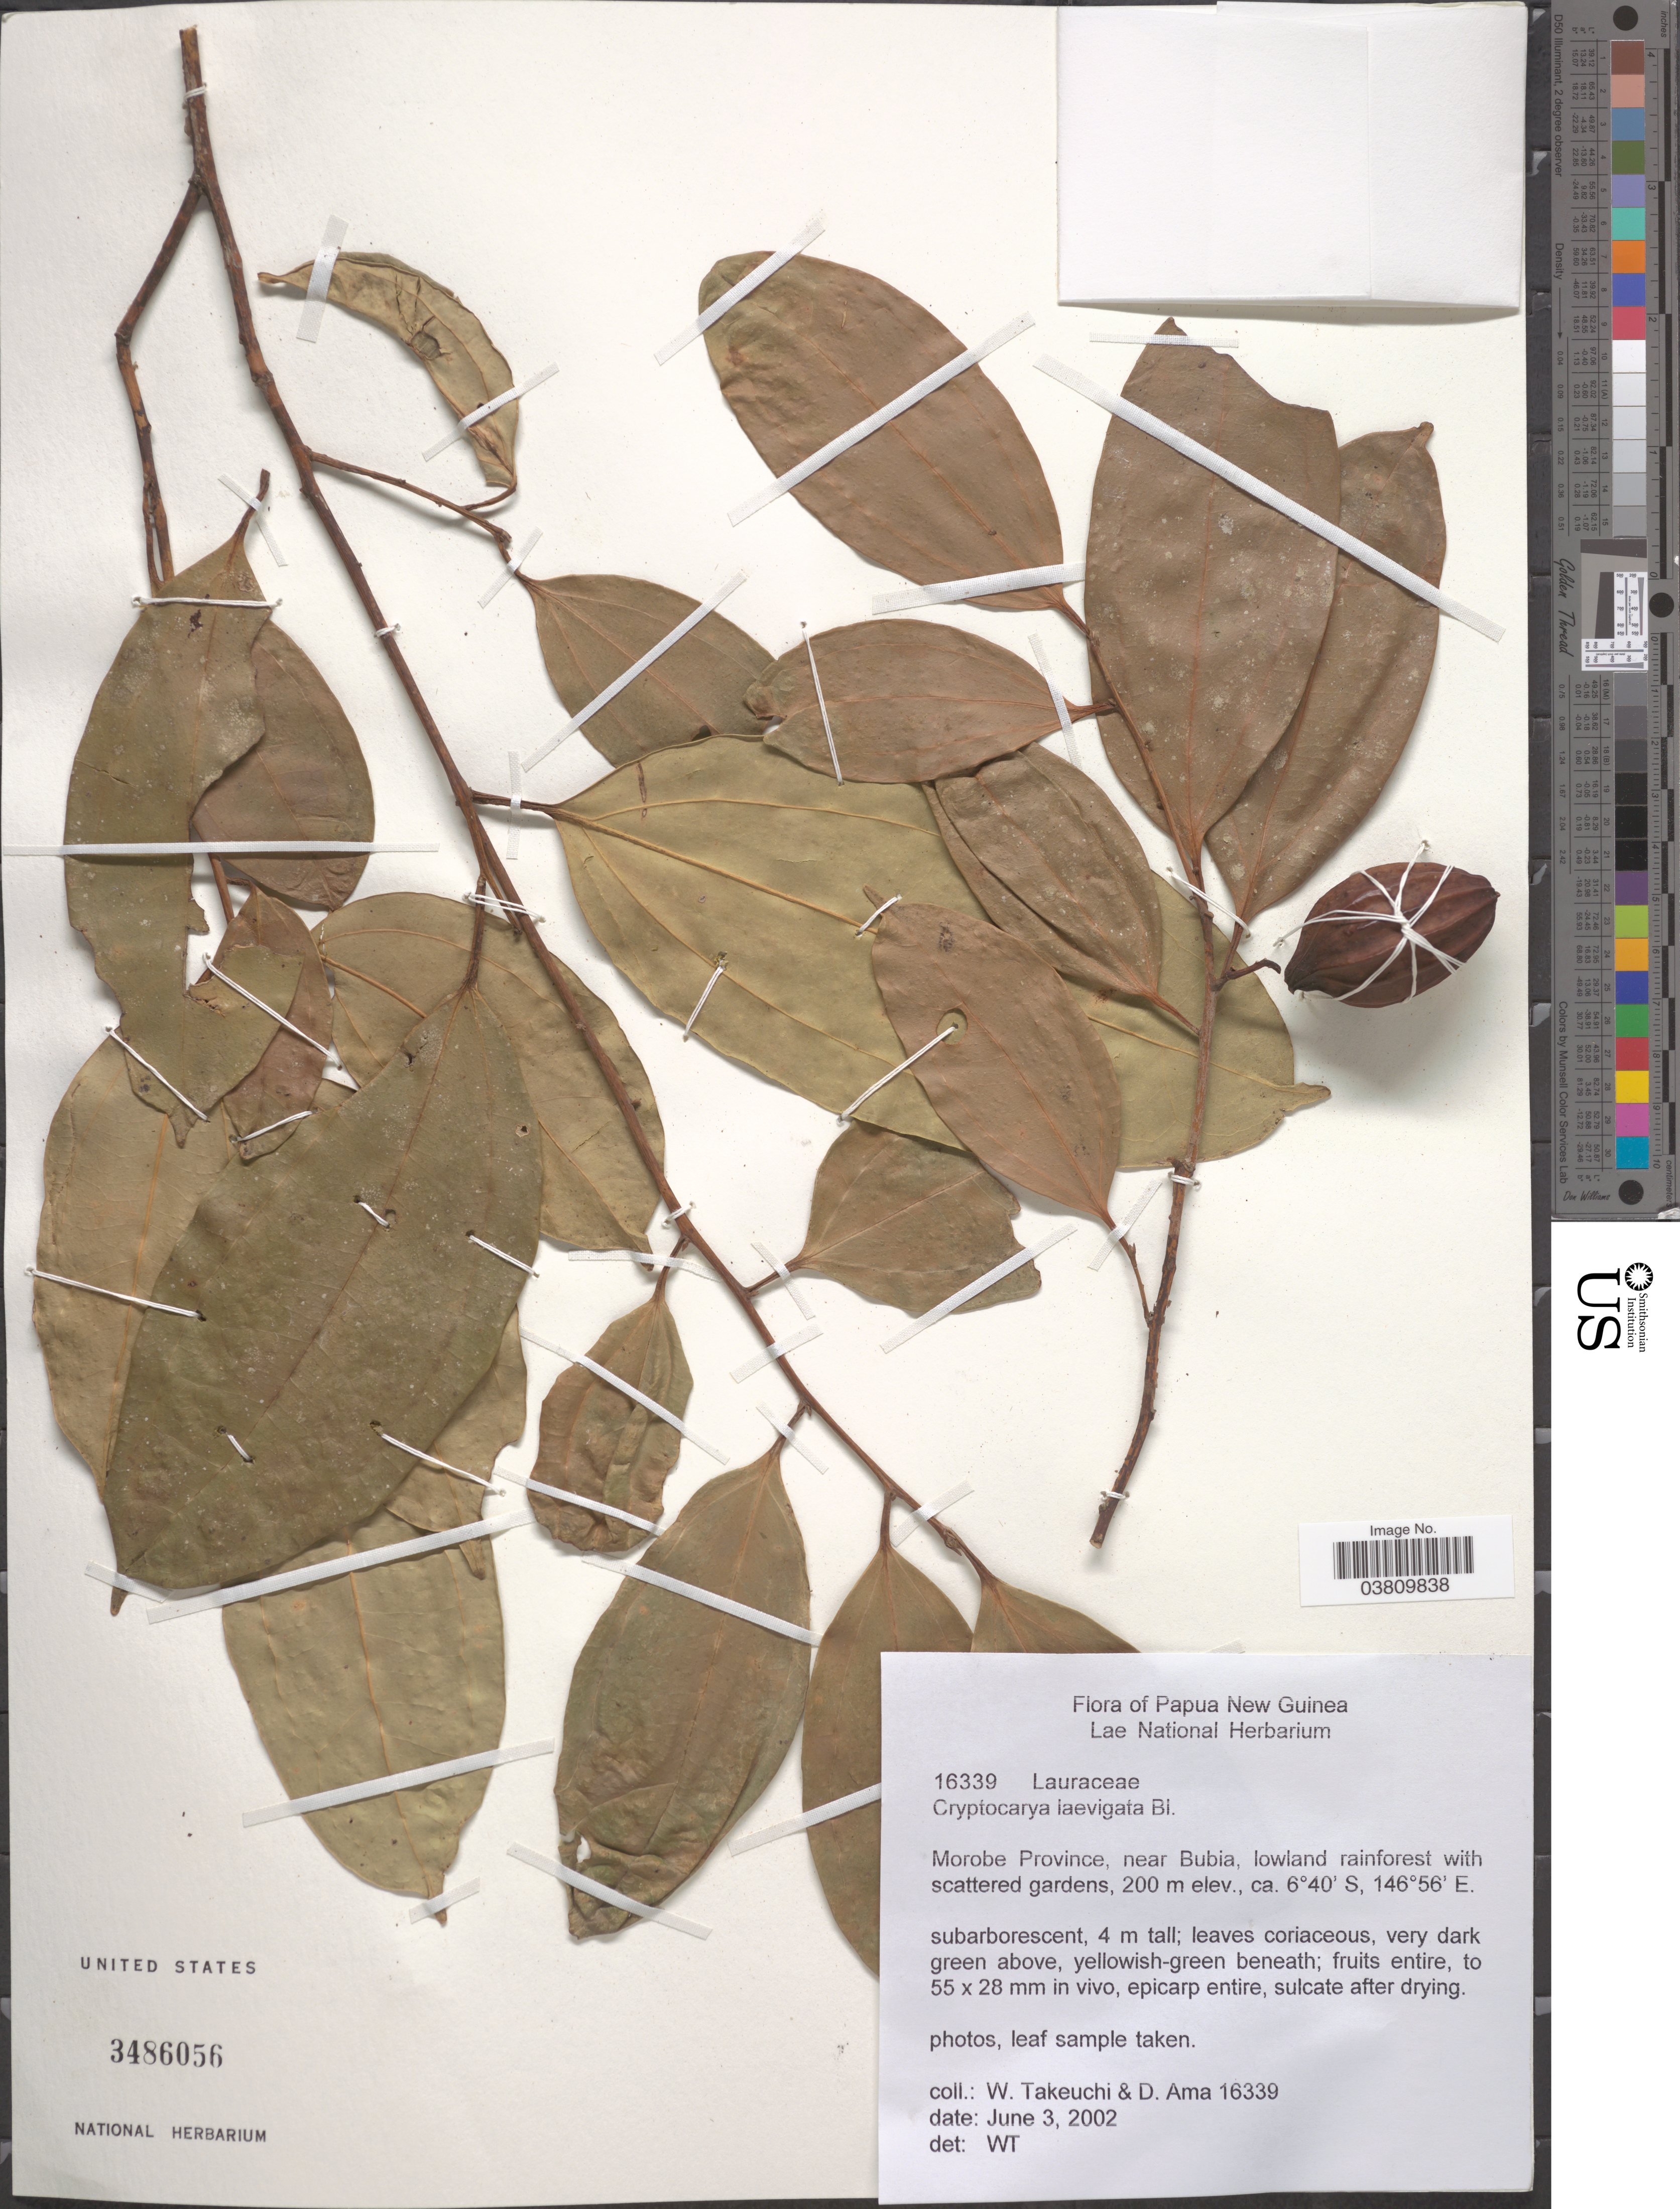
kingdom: Plantae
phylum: Tracheophyta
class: Magnoliopsida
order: Laurales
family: Lauraceae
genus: Cryptocarya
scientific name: Cryptocarya laevigata Elmer, nom illeg., non Blume (1825)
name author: Elmer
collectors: W. Takeuchi & D. Ama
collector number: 16339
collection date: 2002-06-03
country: Papua New Guinea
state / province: Morobe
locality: Near Bubia.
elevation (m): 200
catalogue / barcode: US 3486056